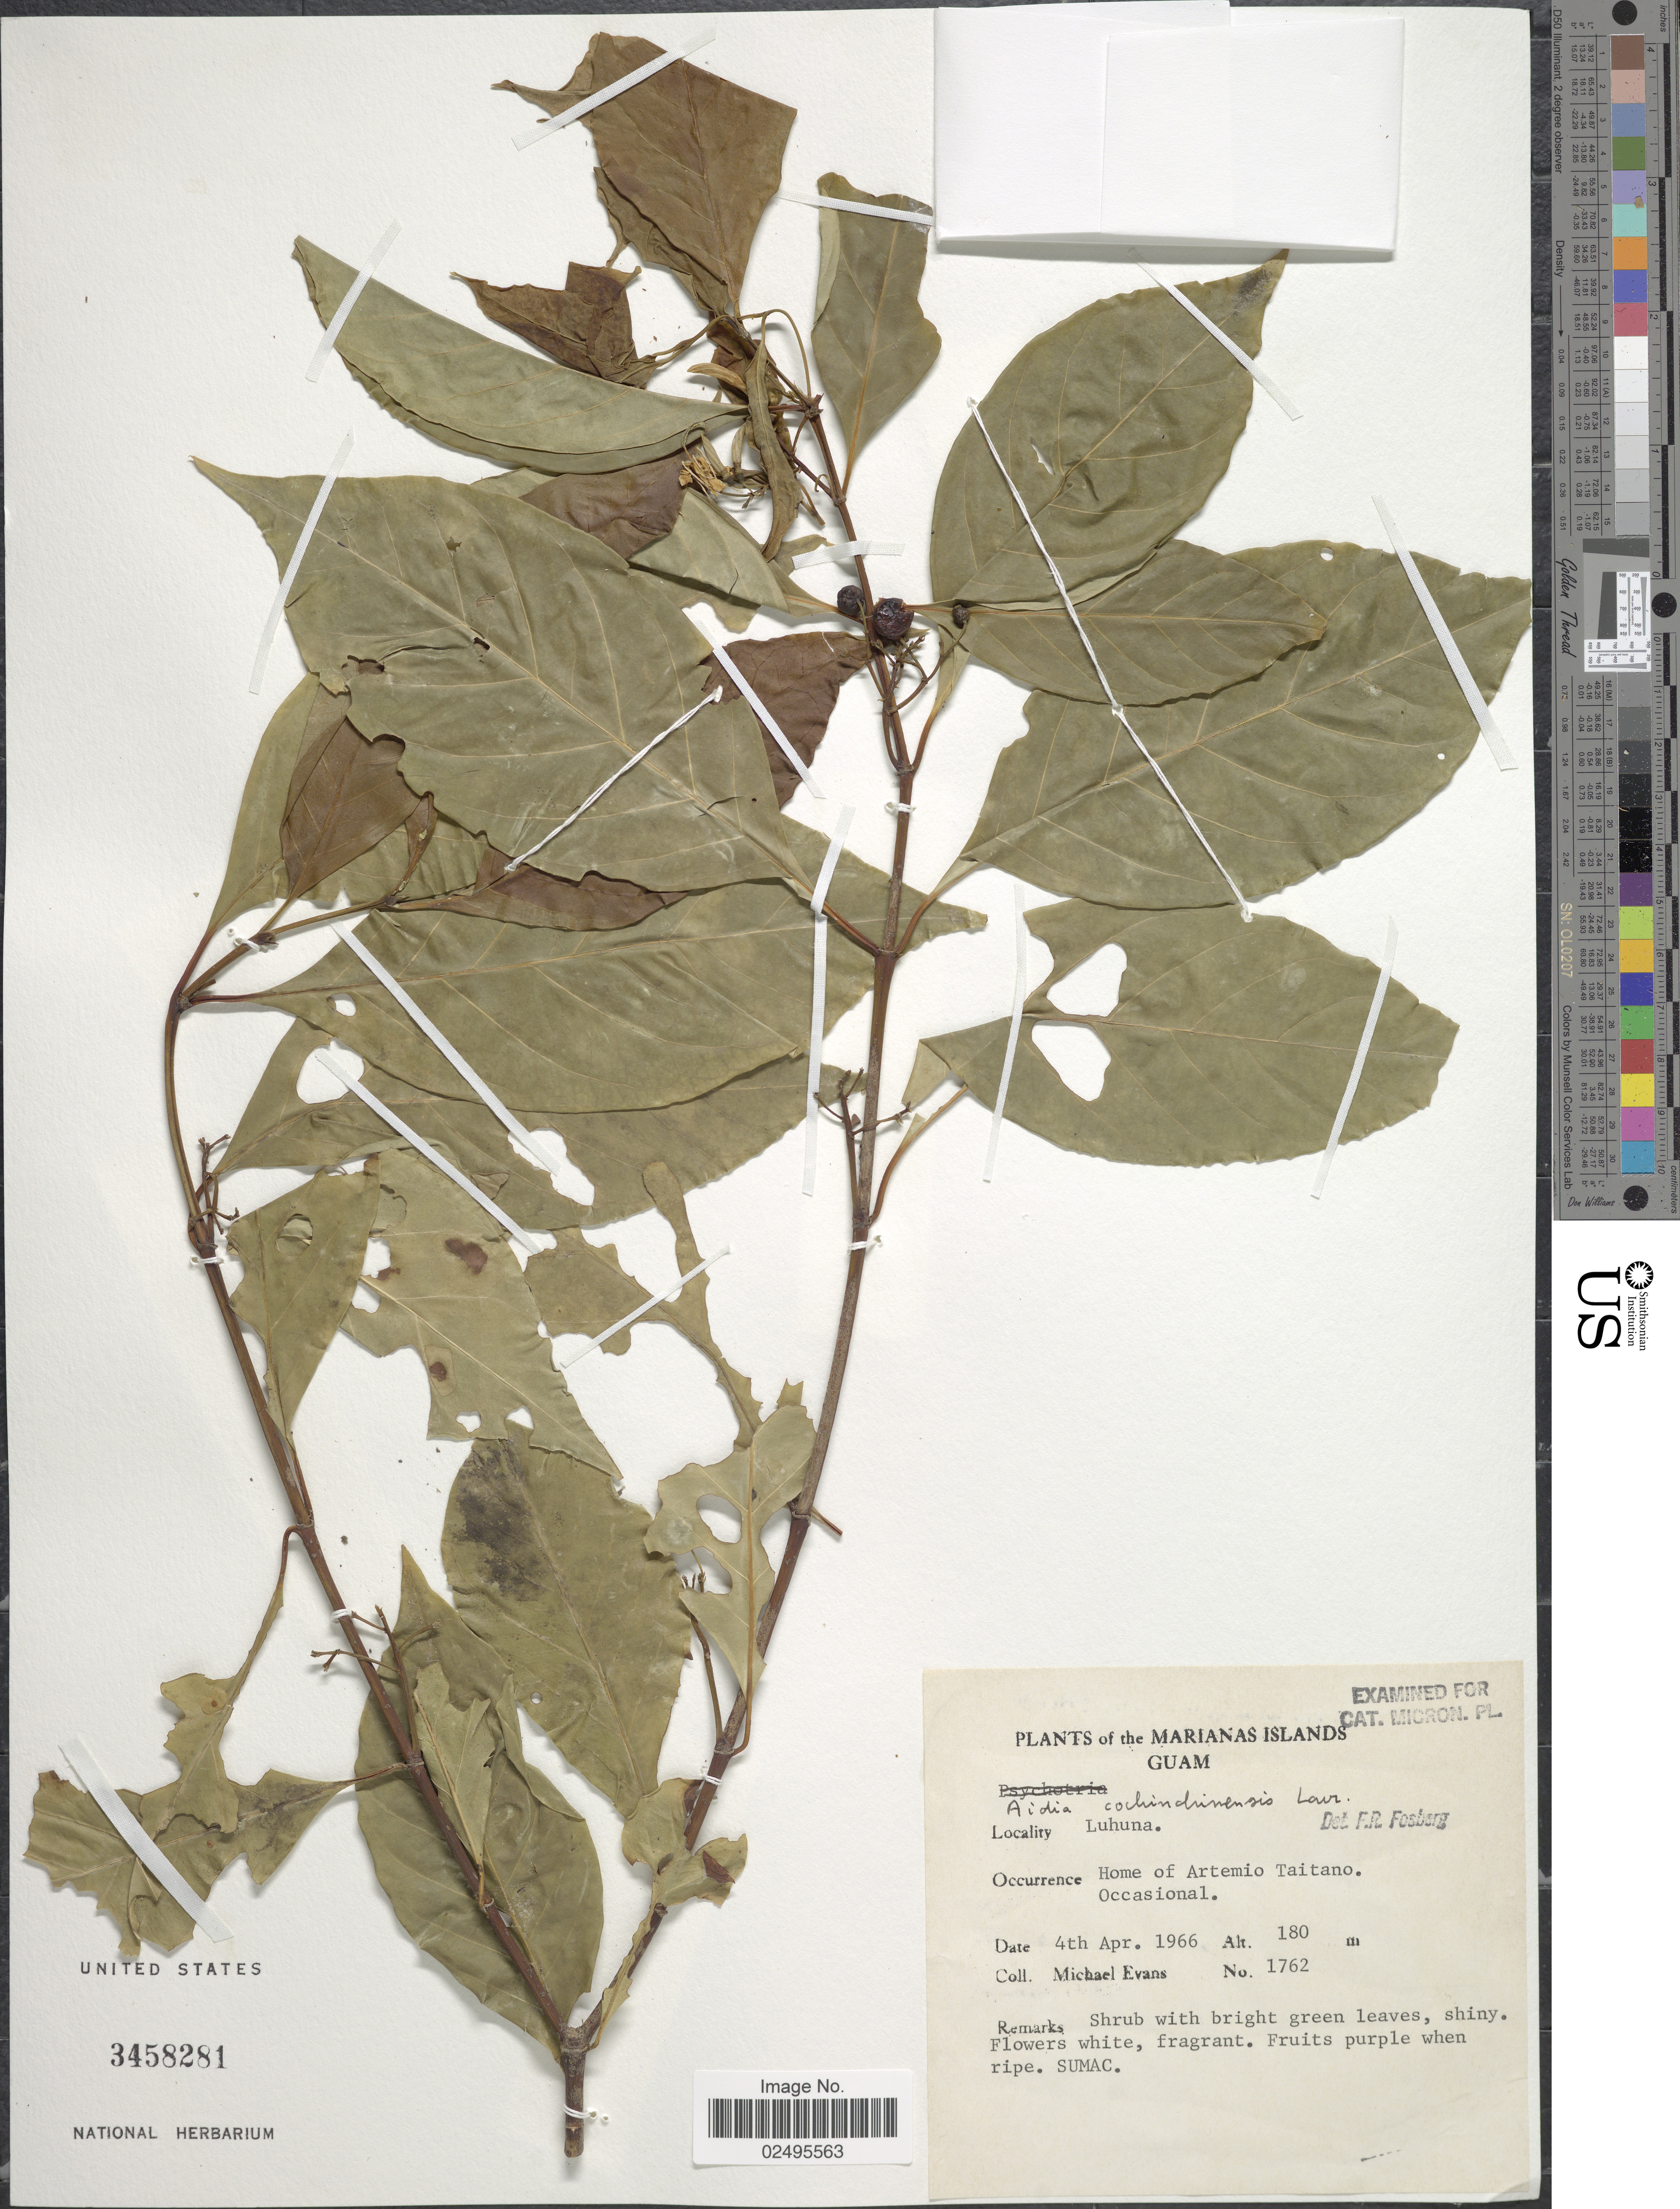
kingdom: Plantae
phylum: Tracheophyta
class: Magnoliopsida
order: Gentianales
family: Rubiaceae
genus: Aidia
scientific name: Aidia graeffei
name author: (Reinecke) Tirveng.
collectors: M. Evans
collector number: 1762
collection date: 1966-04-04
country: Guam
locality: Marianas Islands, Guam, Luhuna, Home of Artemio Taitano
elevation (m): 180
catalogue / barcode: US 3458281